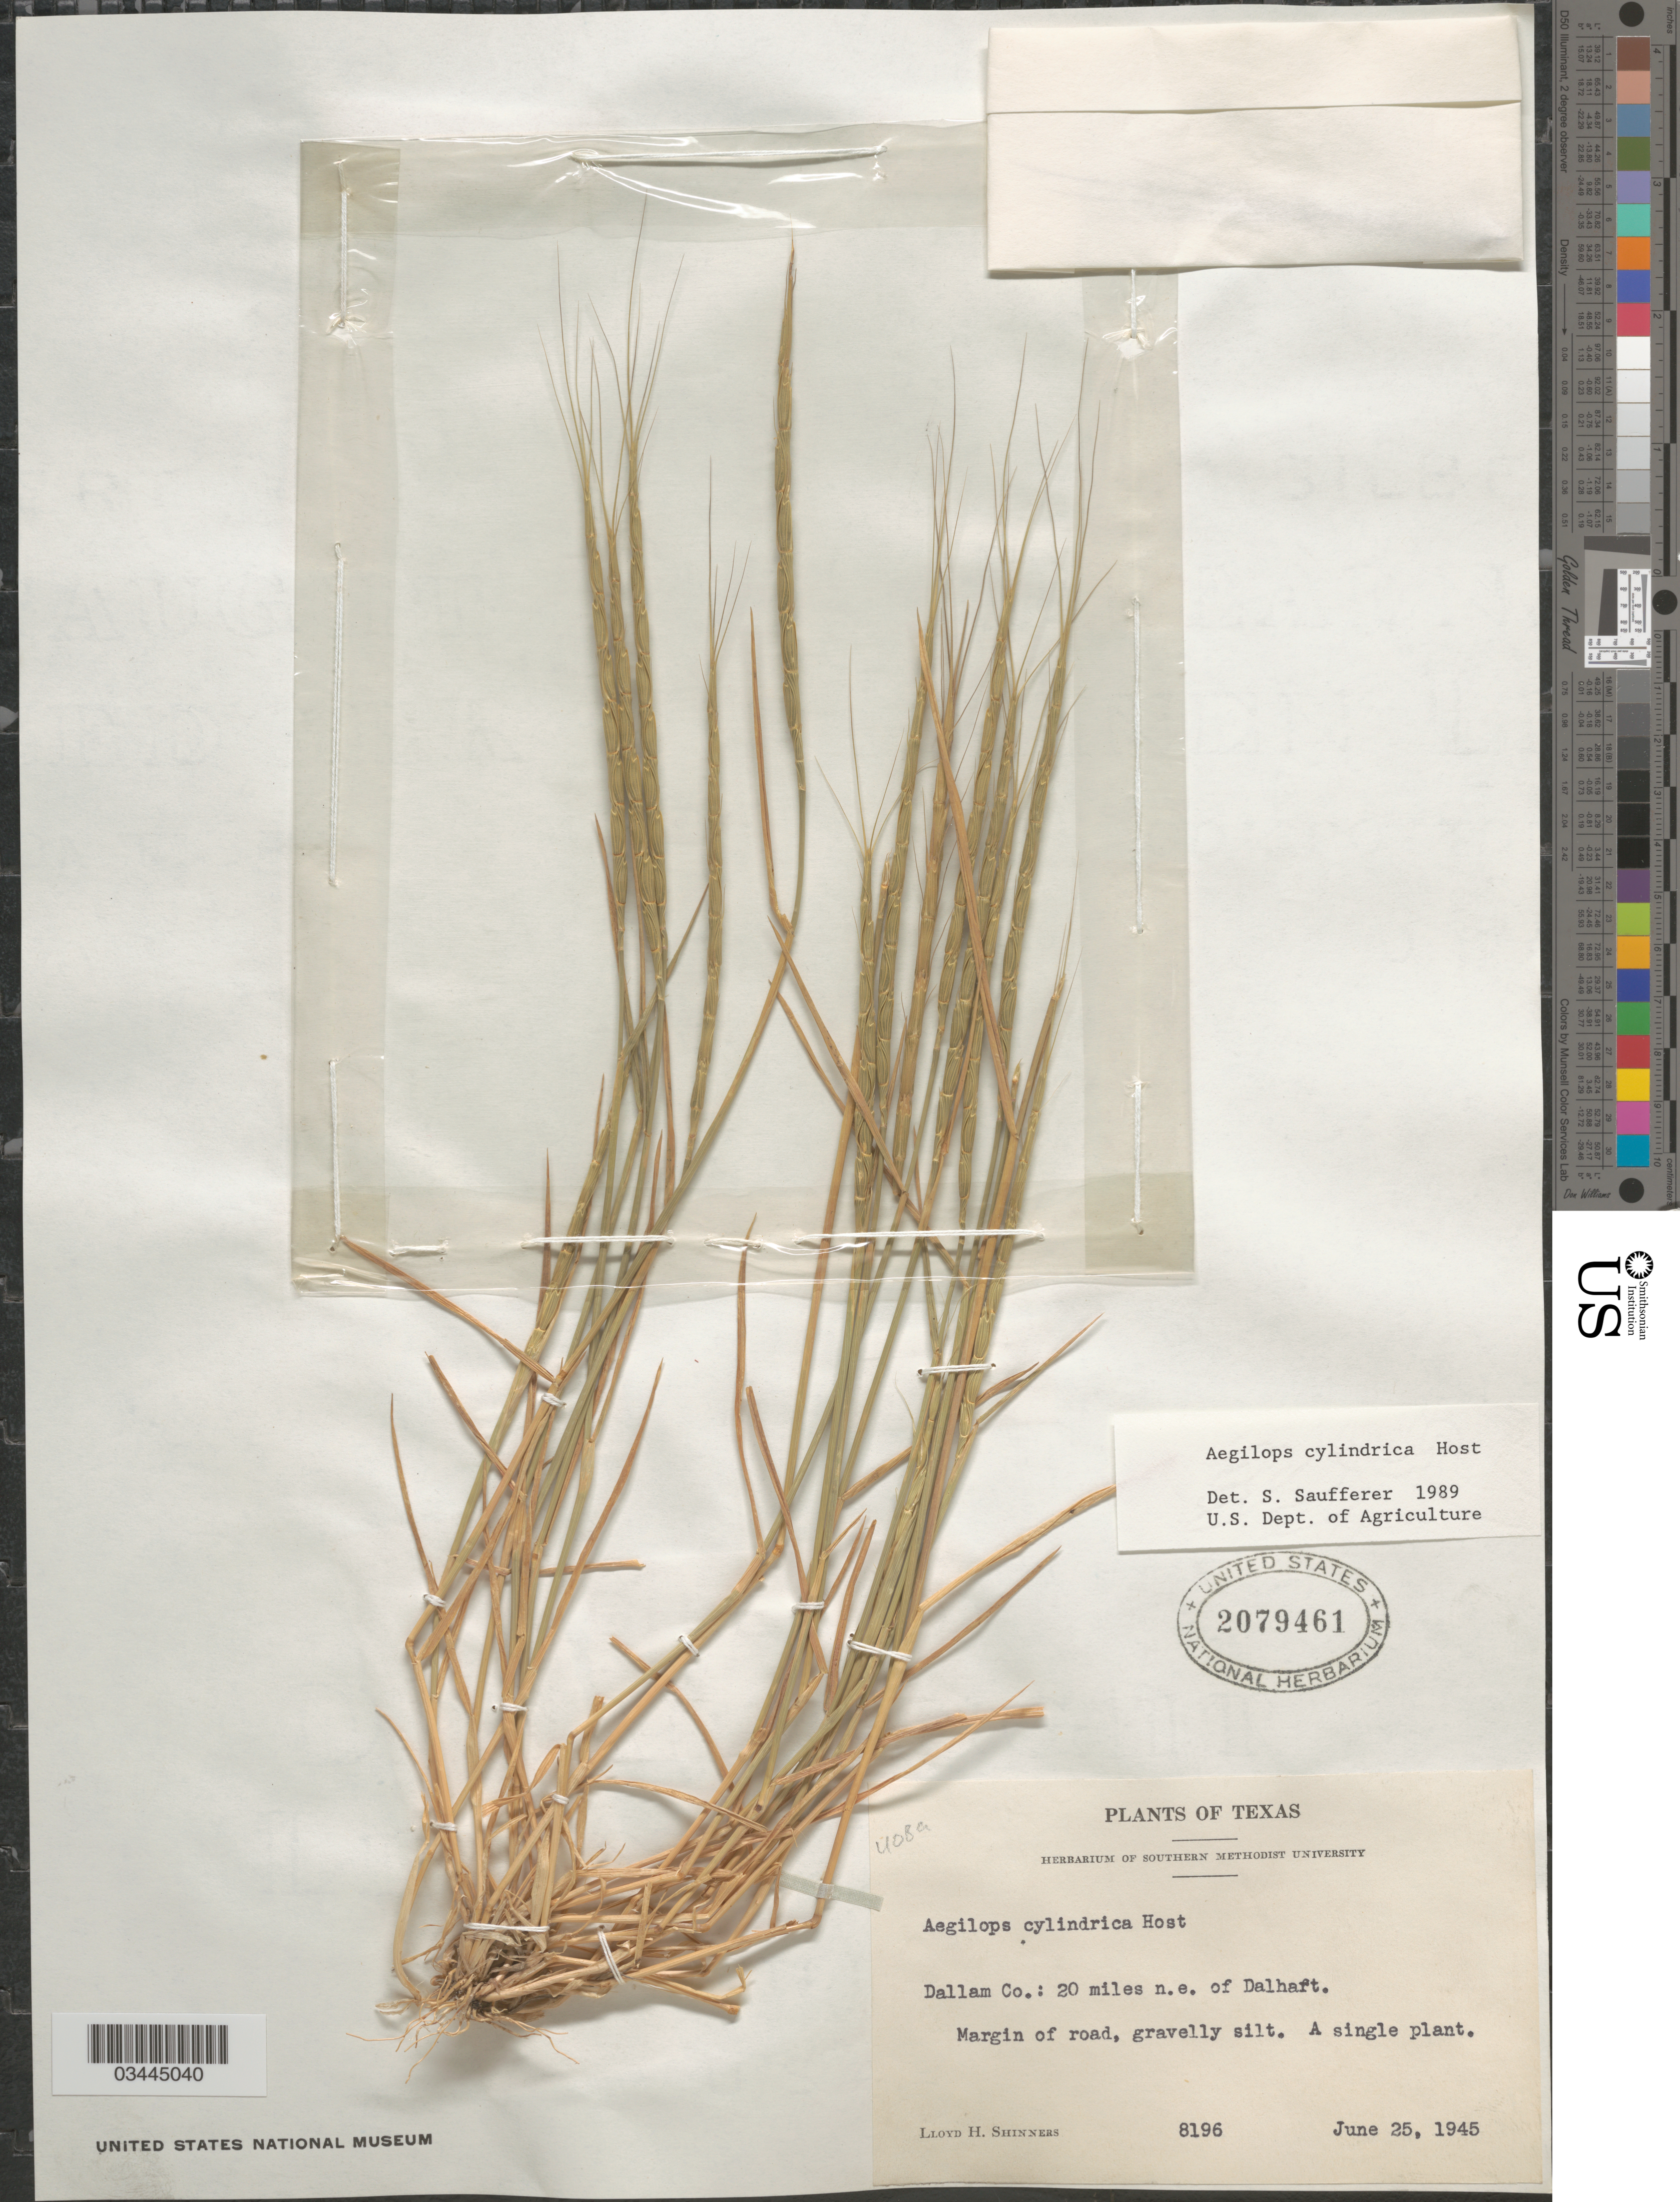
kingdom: Plantae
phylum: Tracheophyta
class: Liliopsida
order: Poales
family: Poaceae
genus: Aegilops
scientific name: Aegilops cylindrica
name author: Host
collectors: L. H. Shinners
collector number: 8196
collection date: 1945-06-25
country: United States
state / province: Texas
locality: Dallam Co.: 20 miles n.e. of Dalhart. Margin of road, gravelly sil.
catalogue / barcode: US 2079461